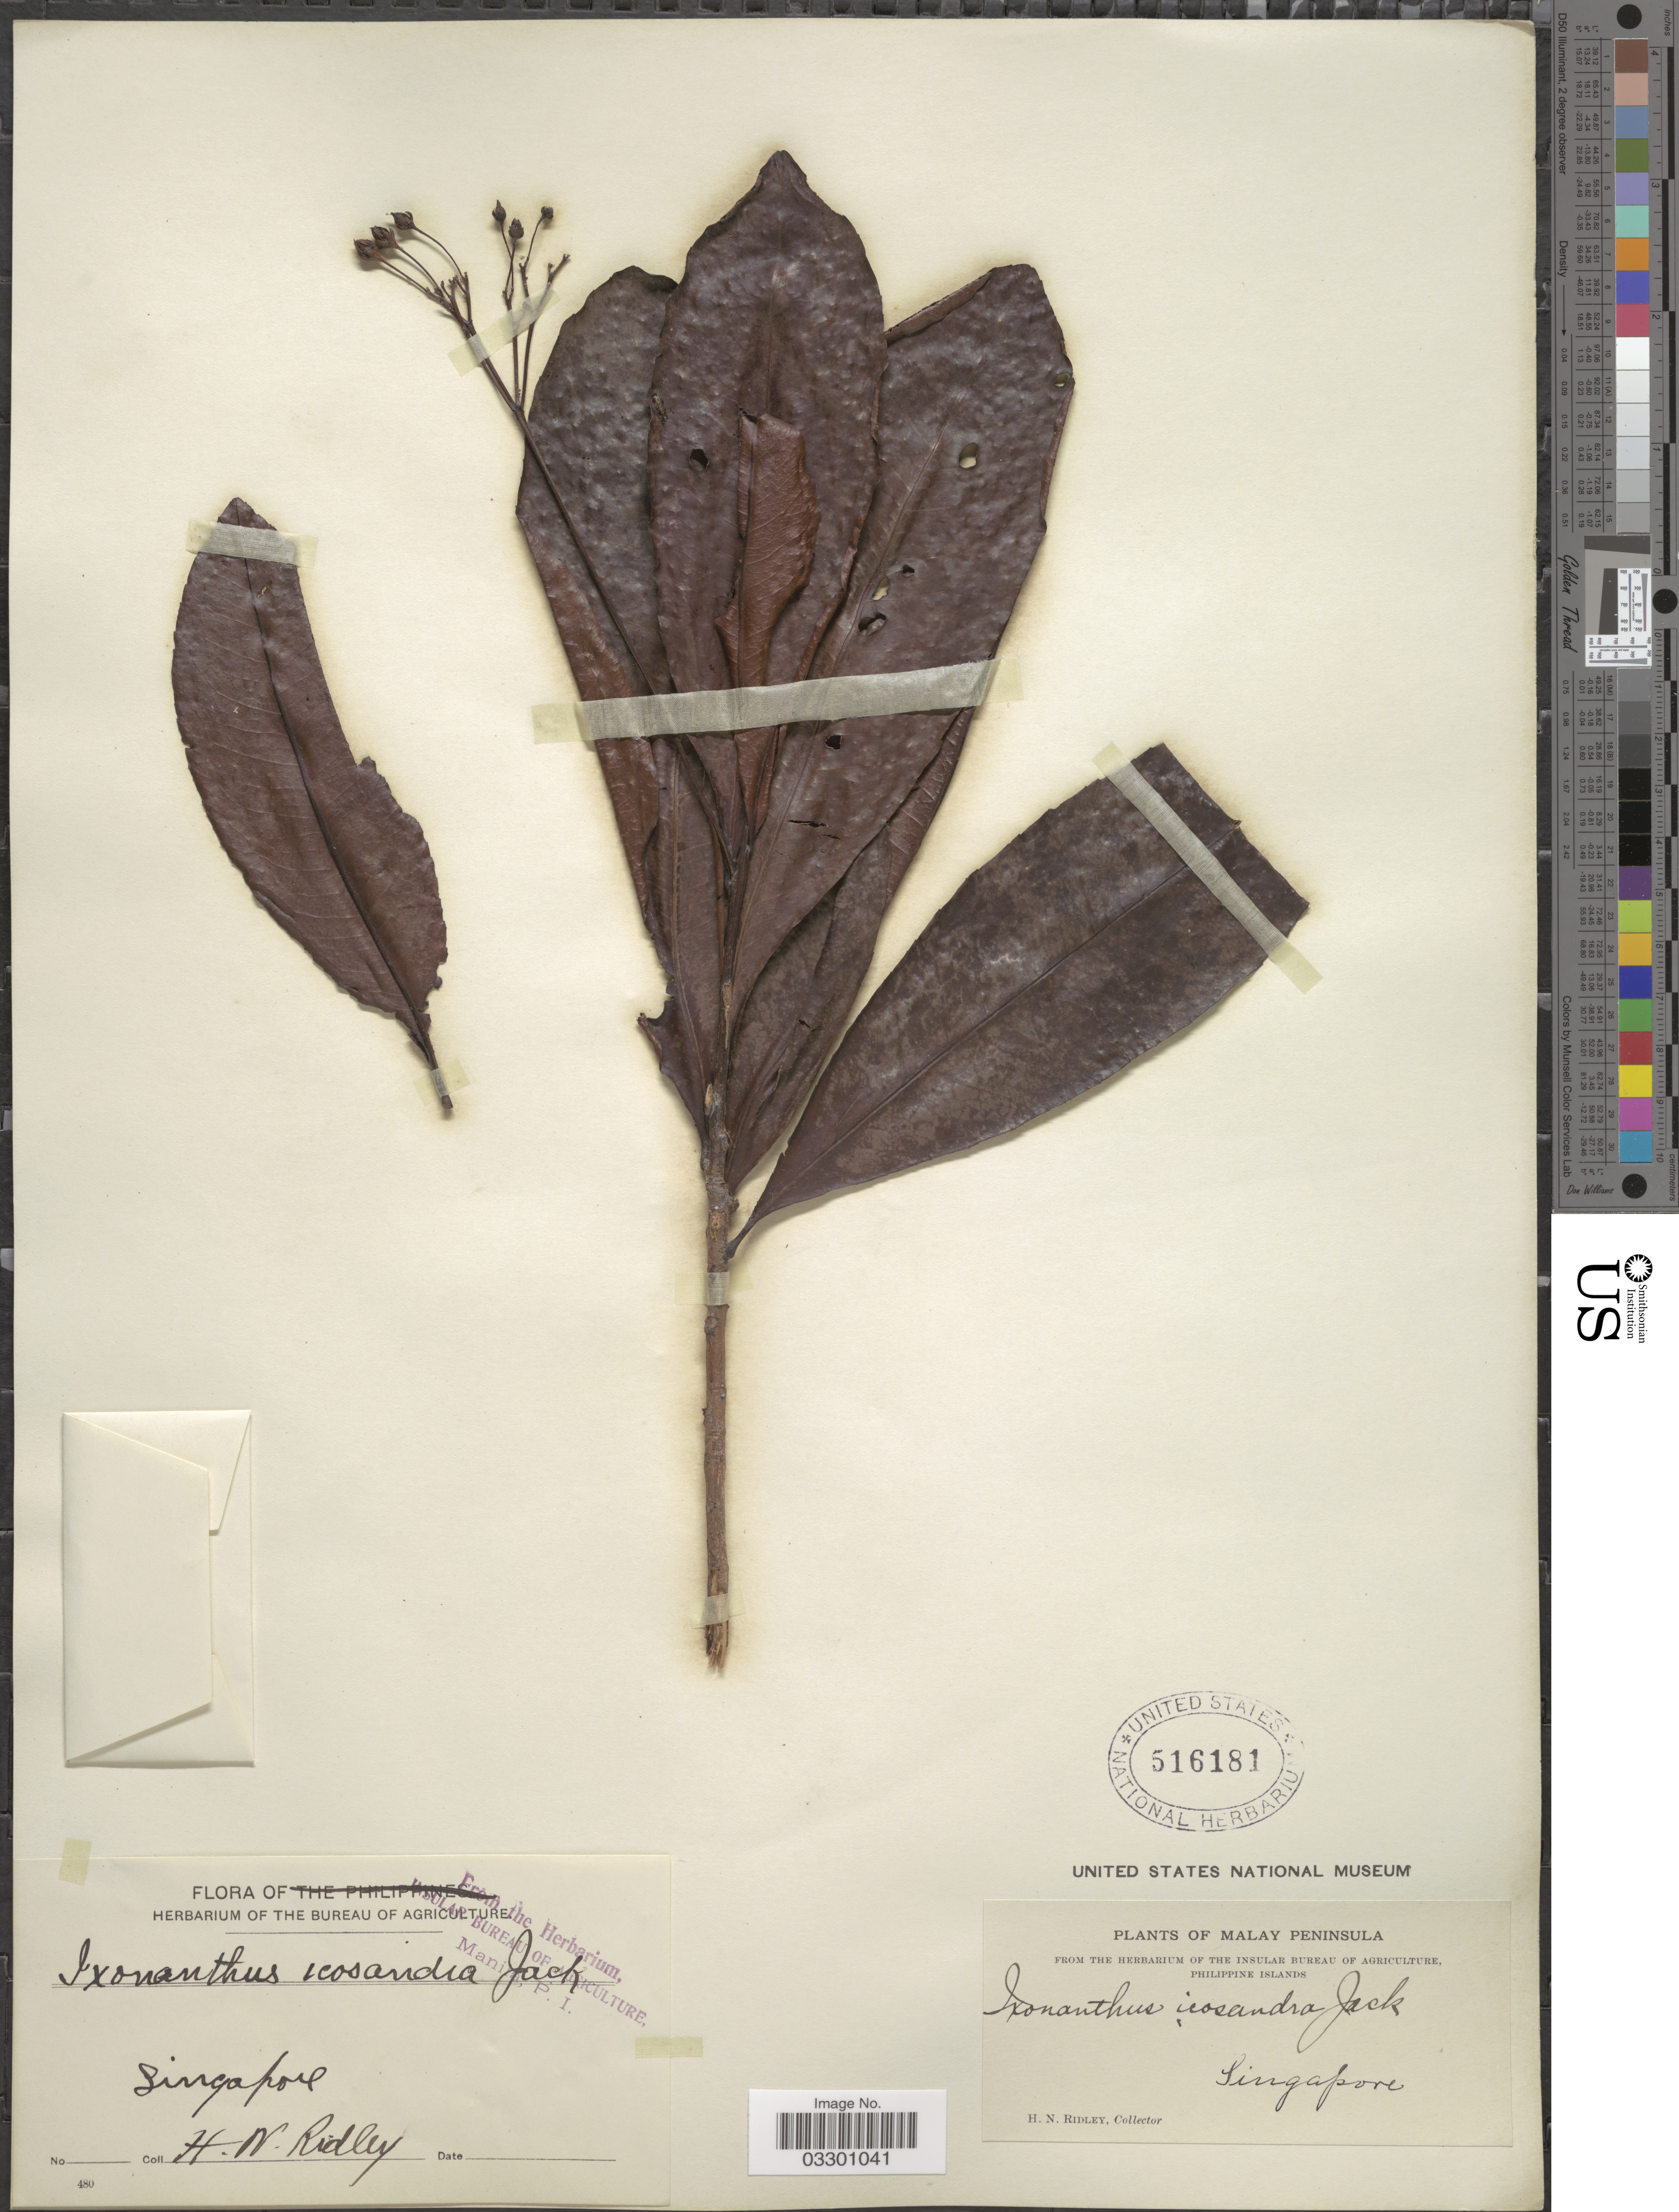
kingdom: Plantae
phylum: Tracheophyta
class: Magnoliopsida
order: Malpighiales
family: Ixonanthaceae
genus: Ixonanthes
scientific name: Ixonanthes icosandra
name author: Jack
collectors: H. N. Ridley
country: Singapore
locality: Malay Peninsula.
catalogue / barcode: US 516181